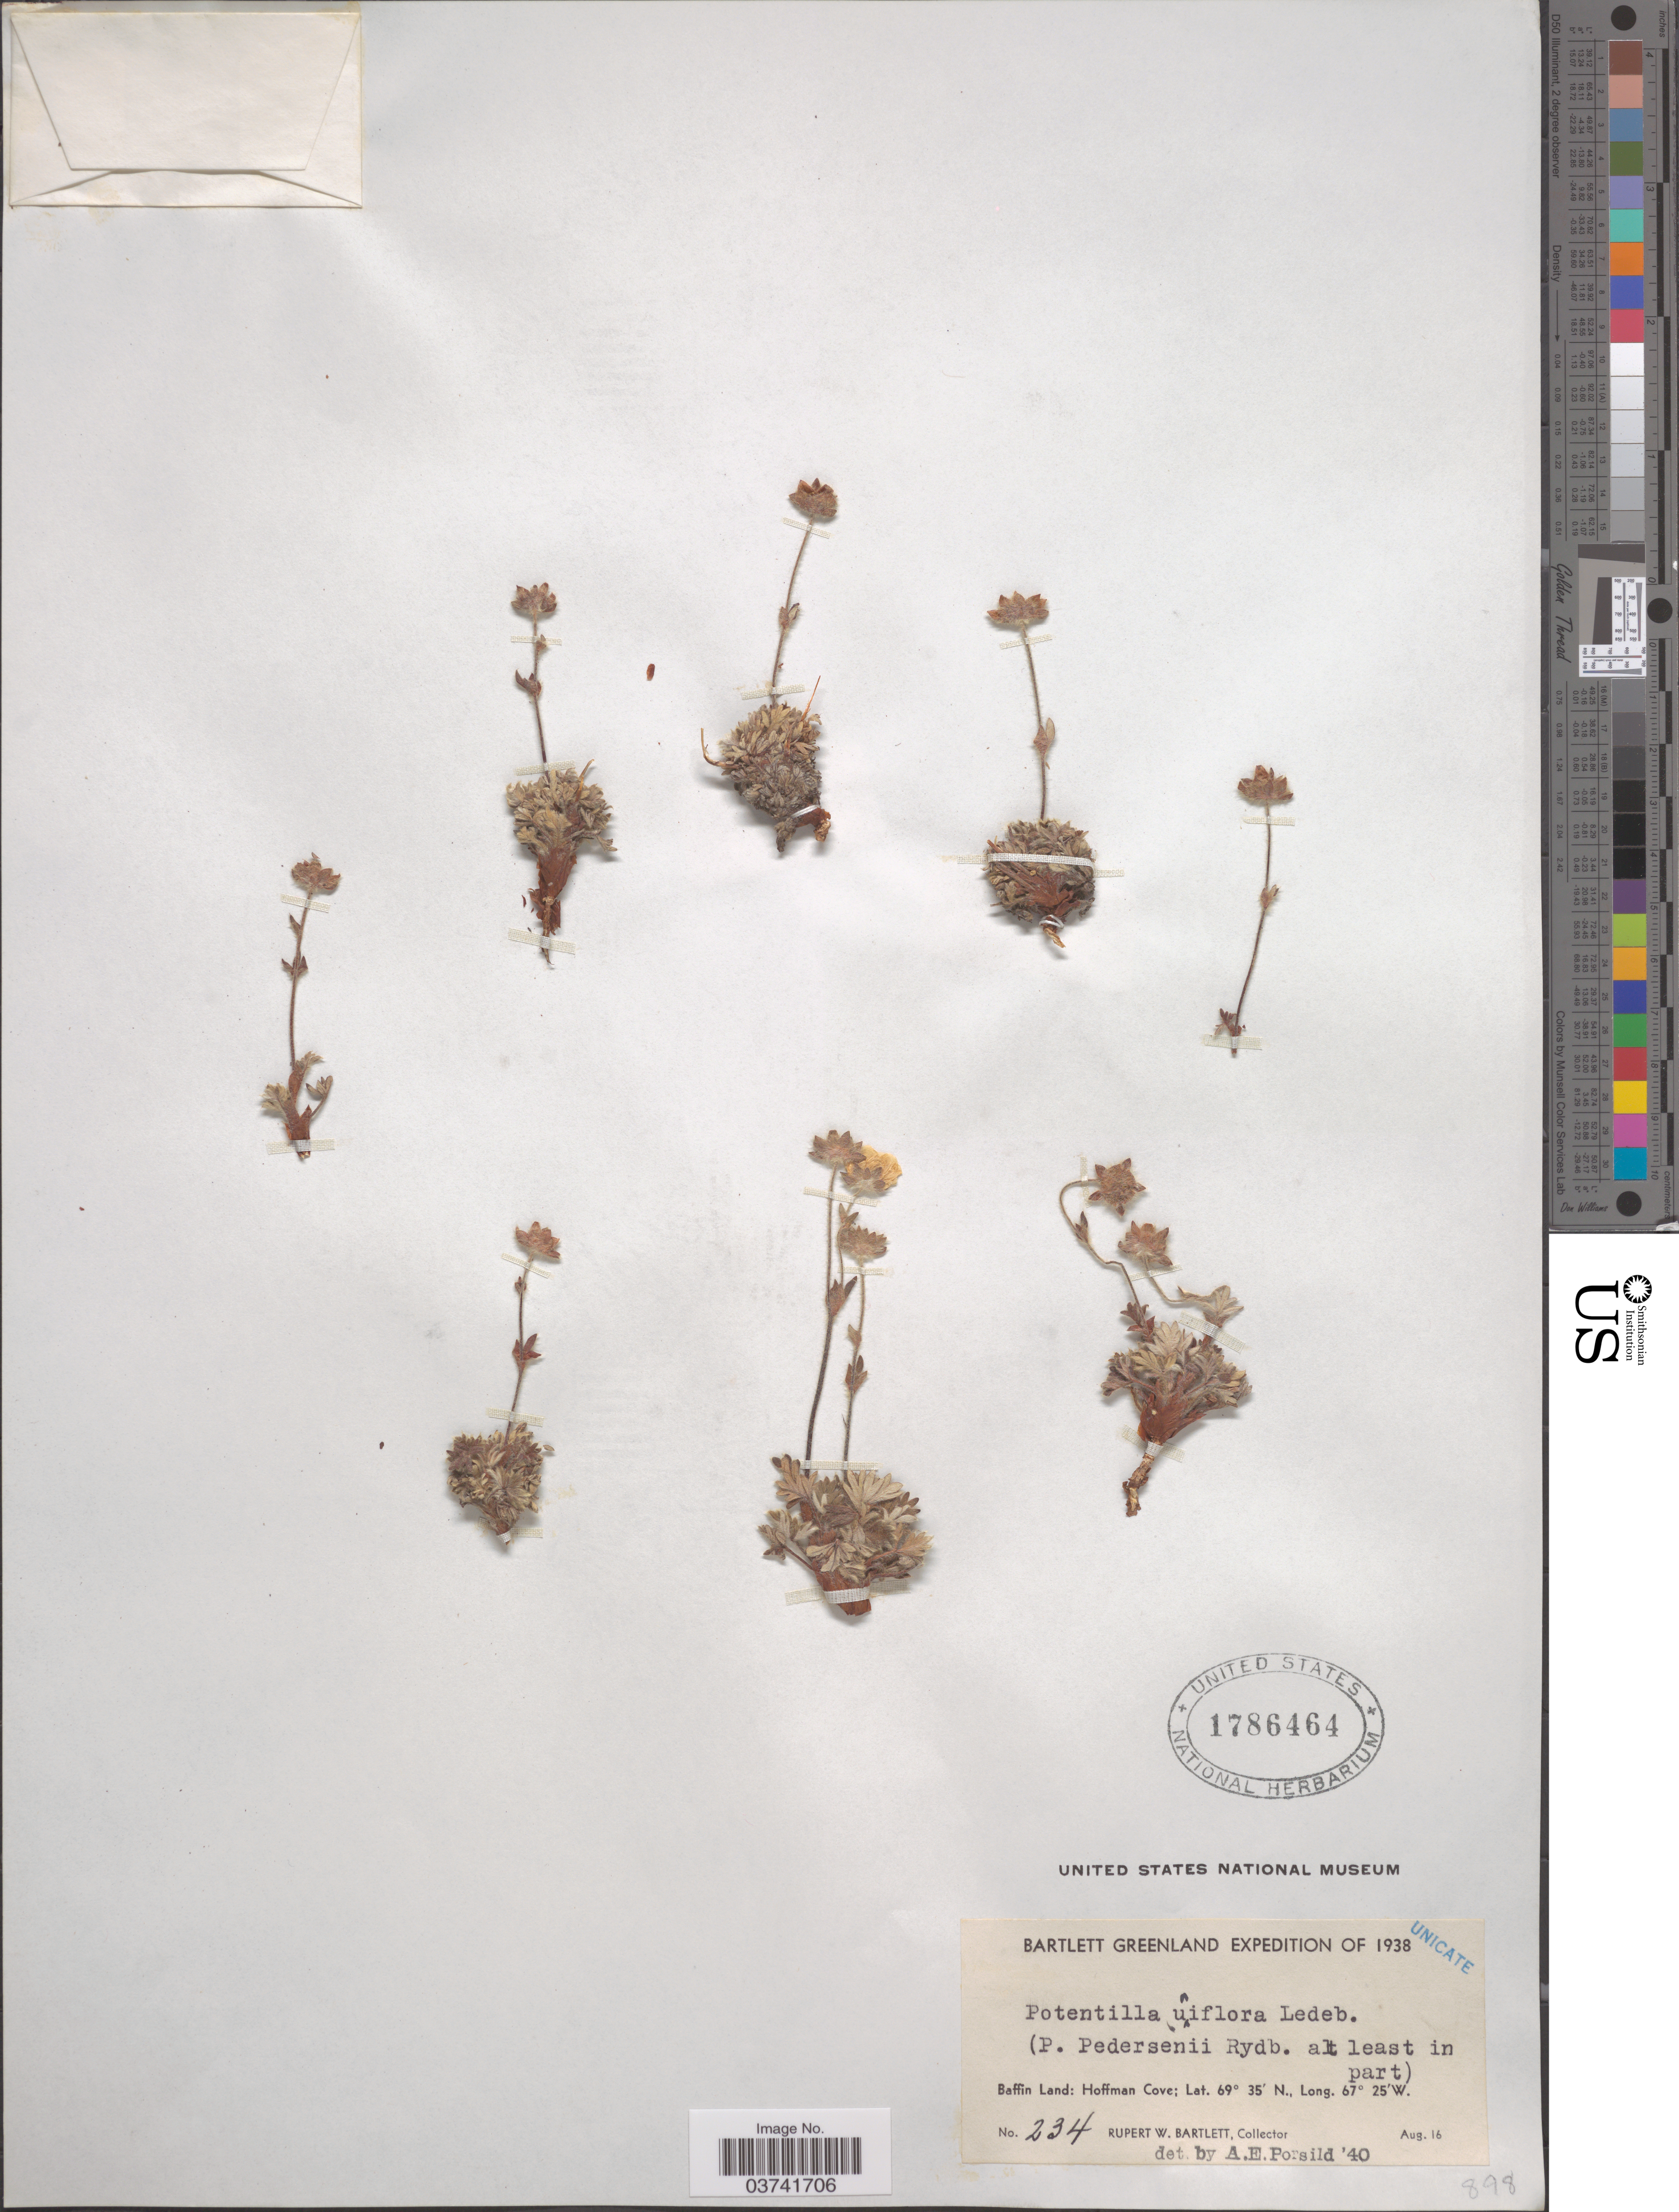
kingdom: Plantae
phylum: Tracheophyta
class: Magnoliopsida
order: Rosales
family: Rosaceae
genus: Potentilla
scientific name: Potentilla uniflora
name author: Ledeb.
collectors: R. W. Bartlett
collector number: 234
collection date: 1938-08-16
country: Canada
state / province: Nunavut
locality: Baffin Land: Hoffman Cove.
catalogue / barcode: US 1786464